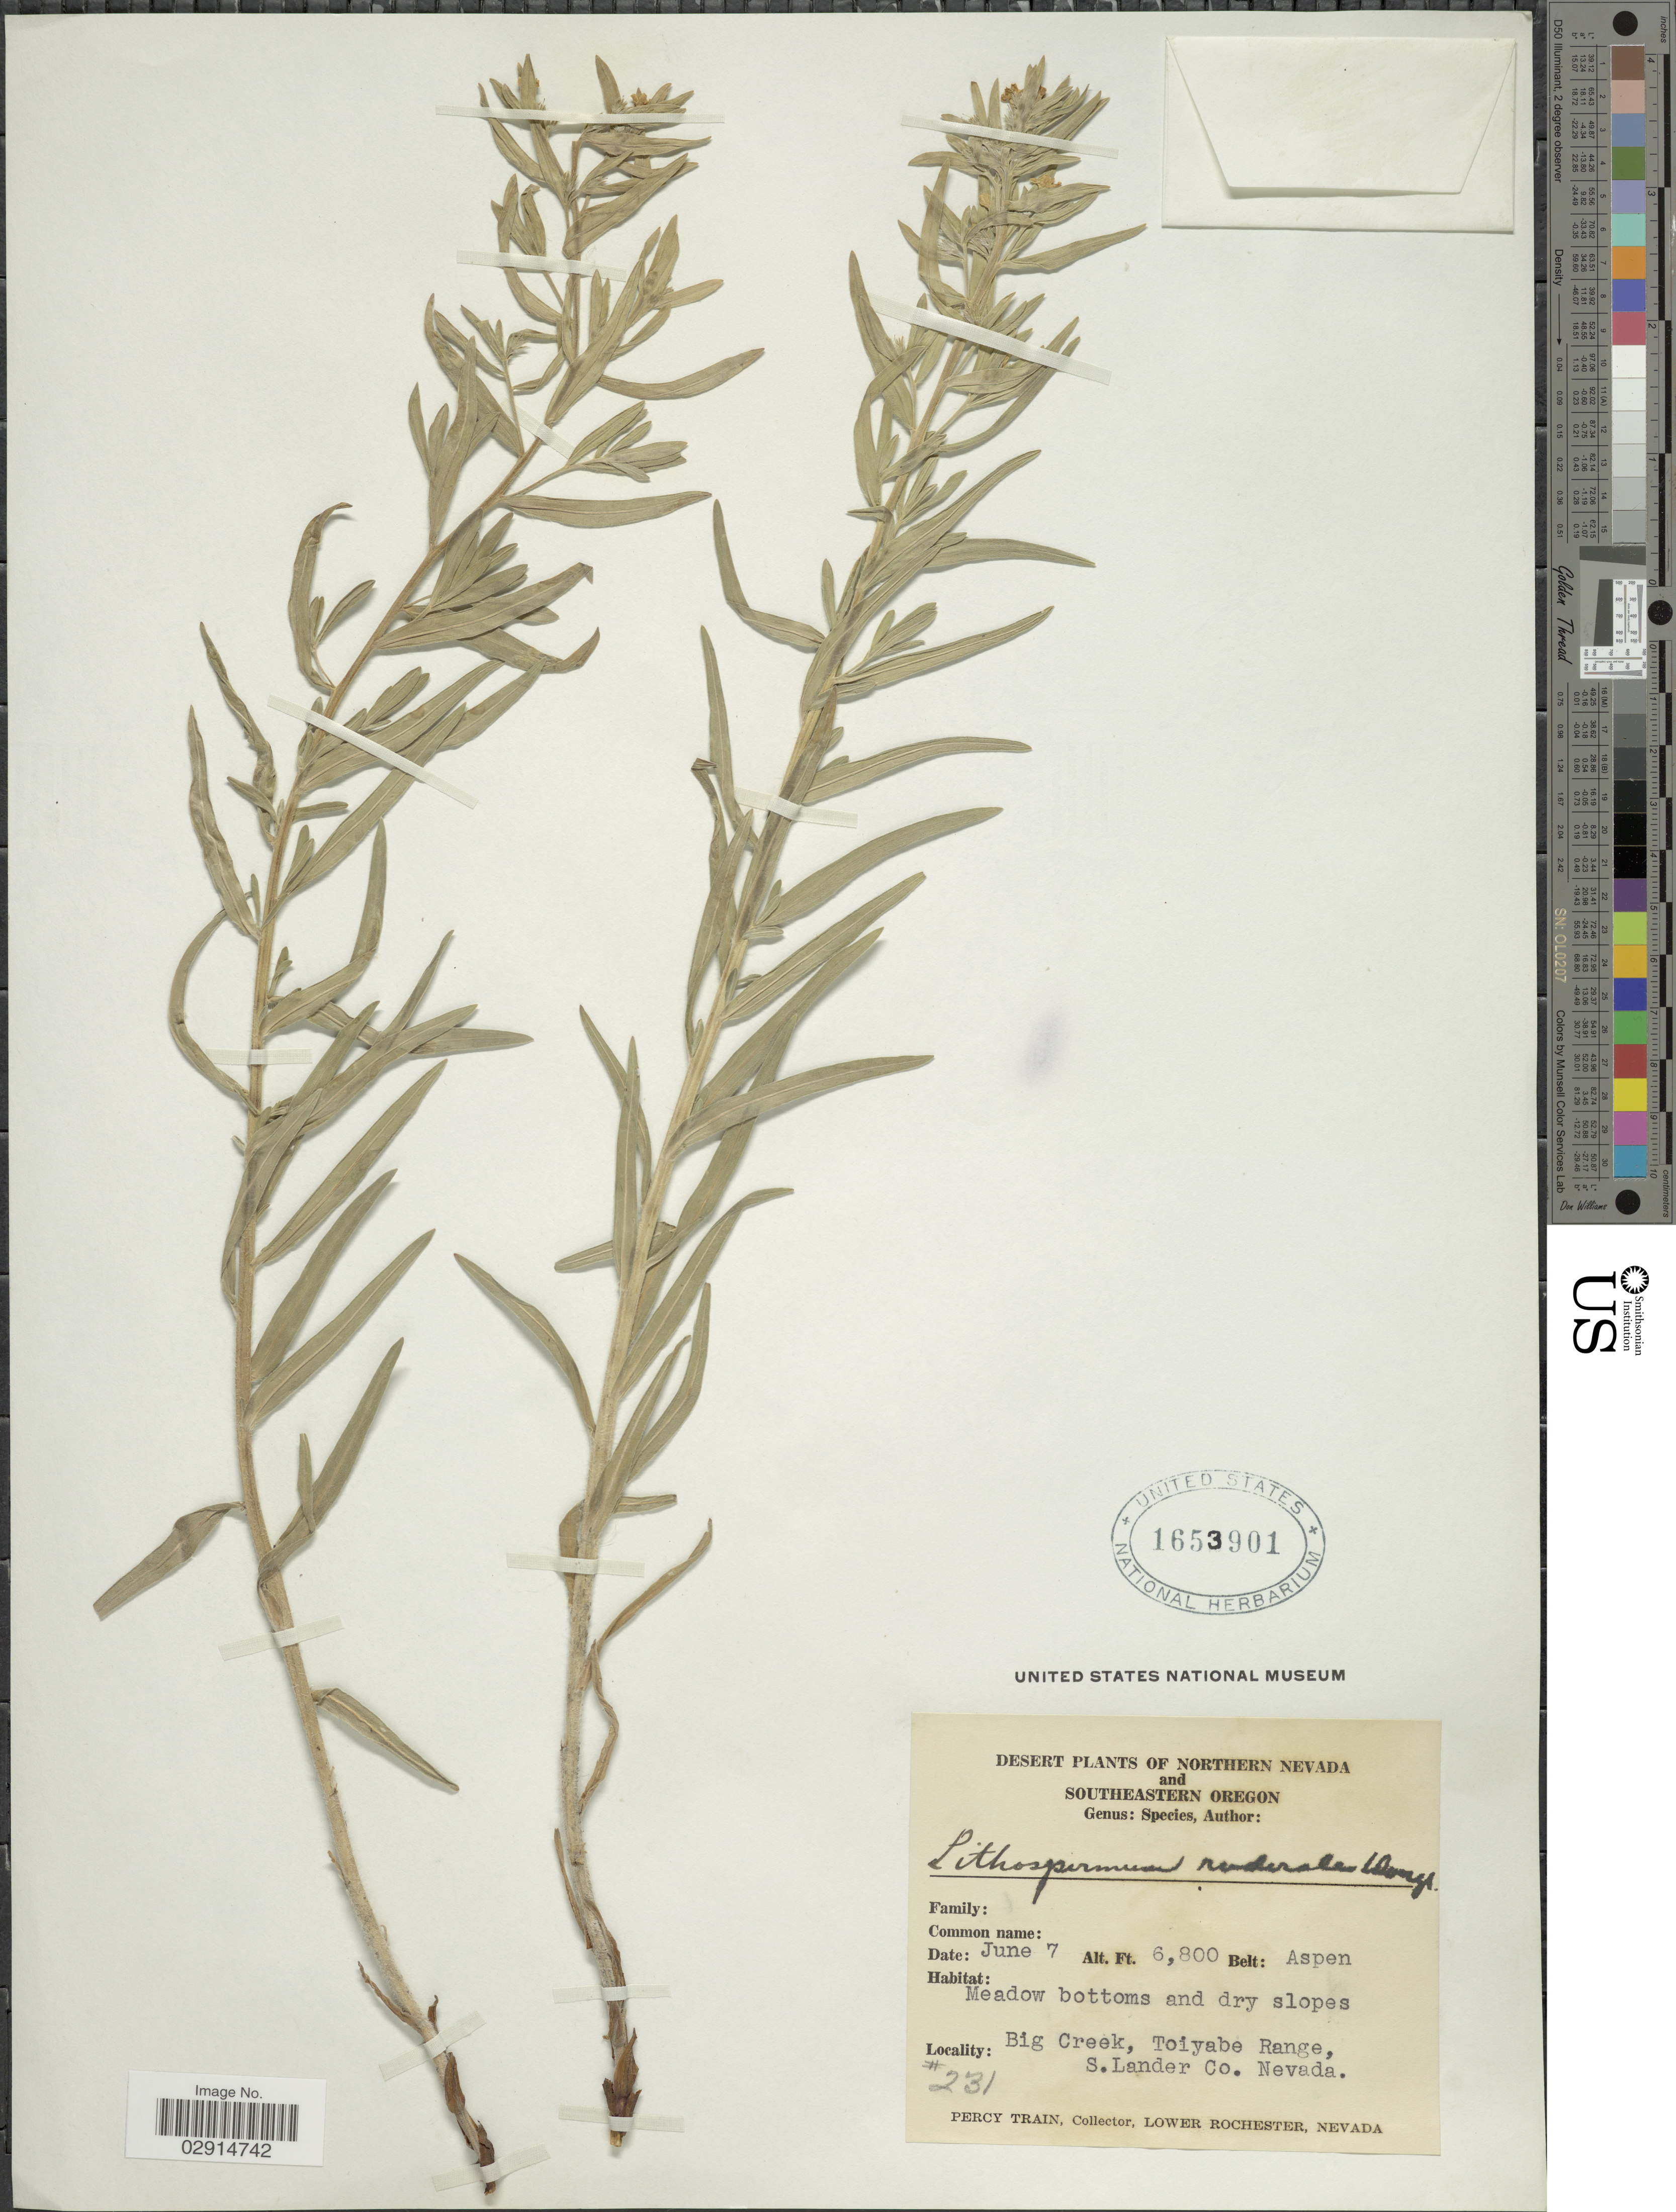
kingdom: Plantae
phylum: Tracheophyta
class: Magnoliopsida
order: Boraginales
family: Boraginaceae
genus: Lithospermum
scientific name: Lithospermum ruderale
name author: Douglas ex Lehm.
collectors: P. Train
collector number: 231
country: United States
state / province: Nevada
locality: Northern Nevada, Big Creek, Toiyabe Range, S. Lander Co.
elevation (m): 2073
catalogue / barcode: US 1653901